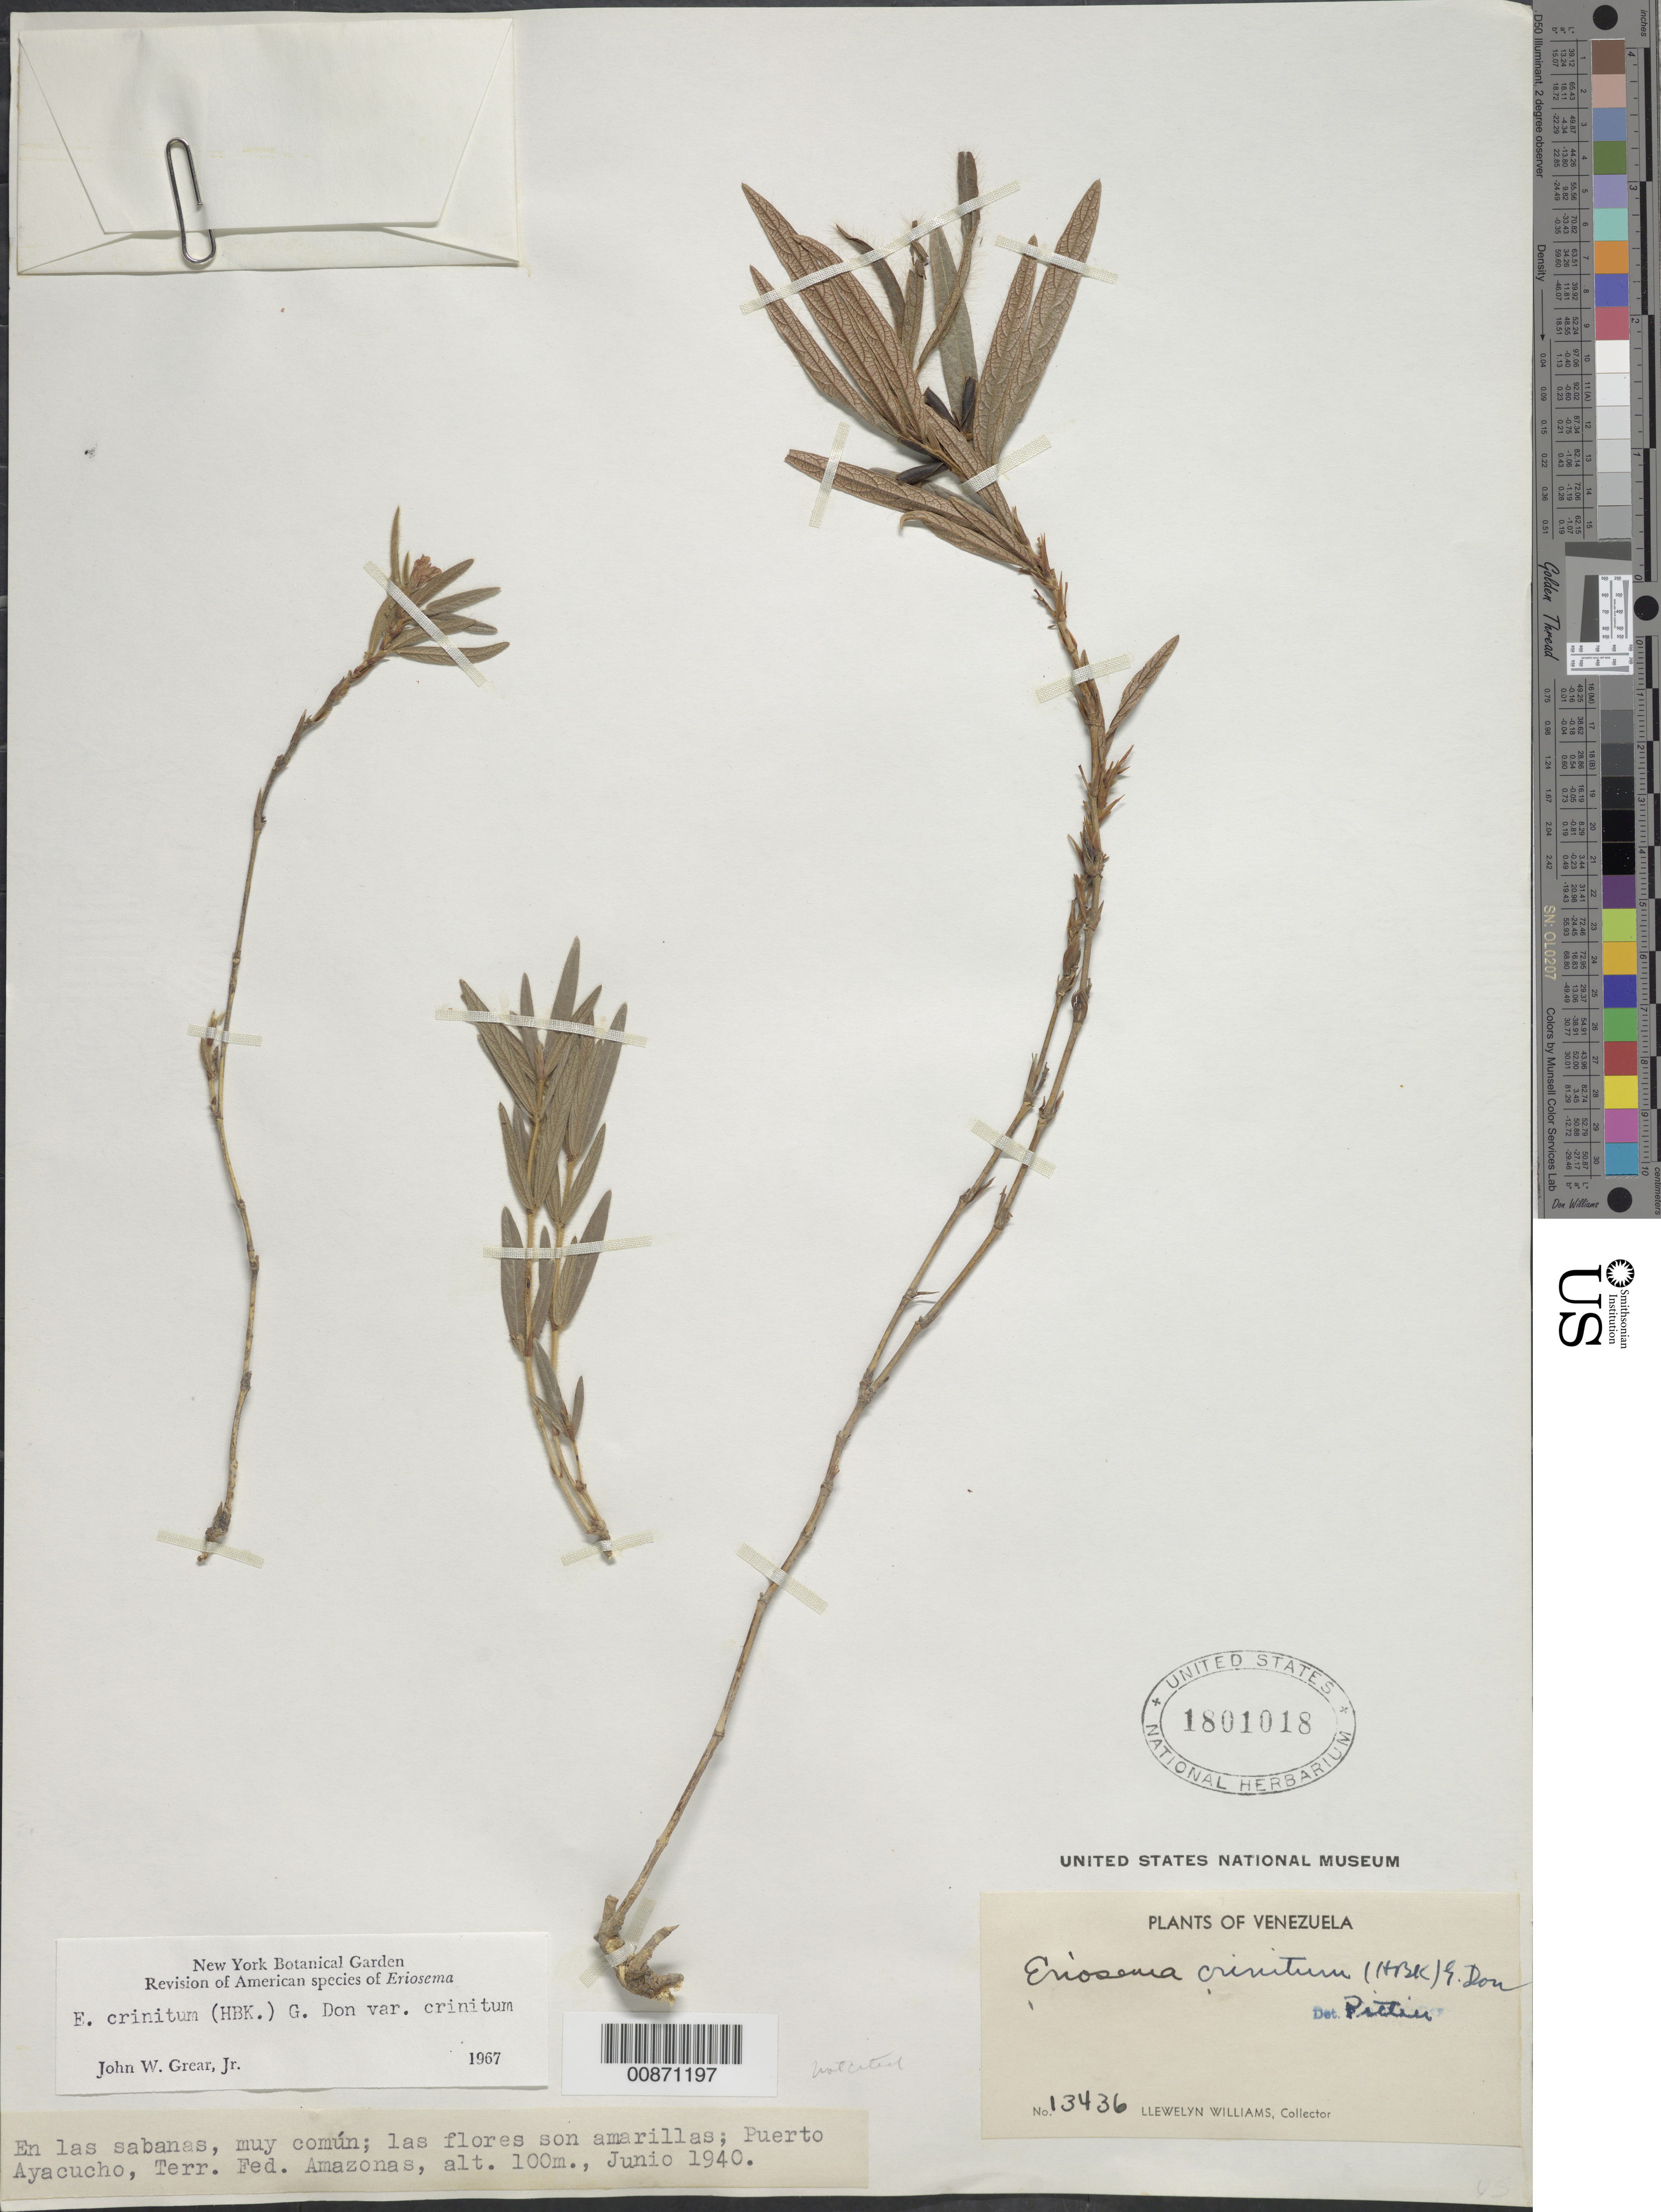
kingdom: Plantae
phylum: Tracheophyta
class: Magnoliopsida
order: Fabales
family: Fabaceae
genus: Eriosema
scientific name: Eriosema crinitum var. crinitum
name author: (Kunth) G. Don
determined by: Grear, J. W., Jr.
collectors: Ll. Williams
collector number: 13436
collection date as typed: Jun-40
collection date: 1940-06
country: Venezuela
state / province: Amazonas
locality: Puerto Ayacucho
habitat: Sabana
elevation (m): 100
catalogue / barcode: US 1801018